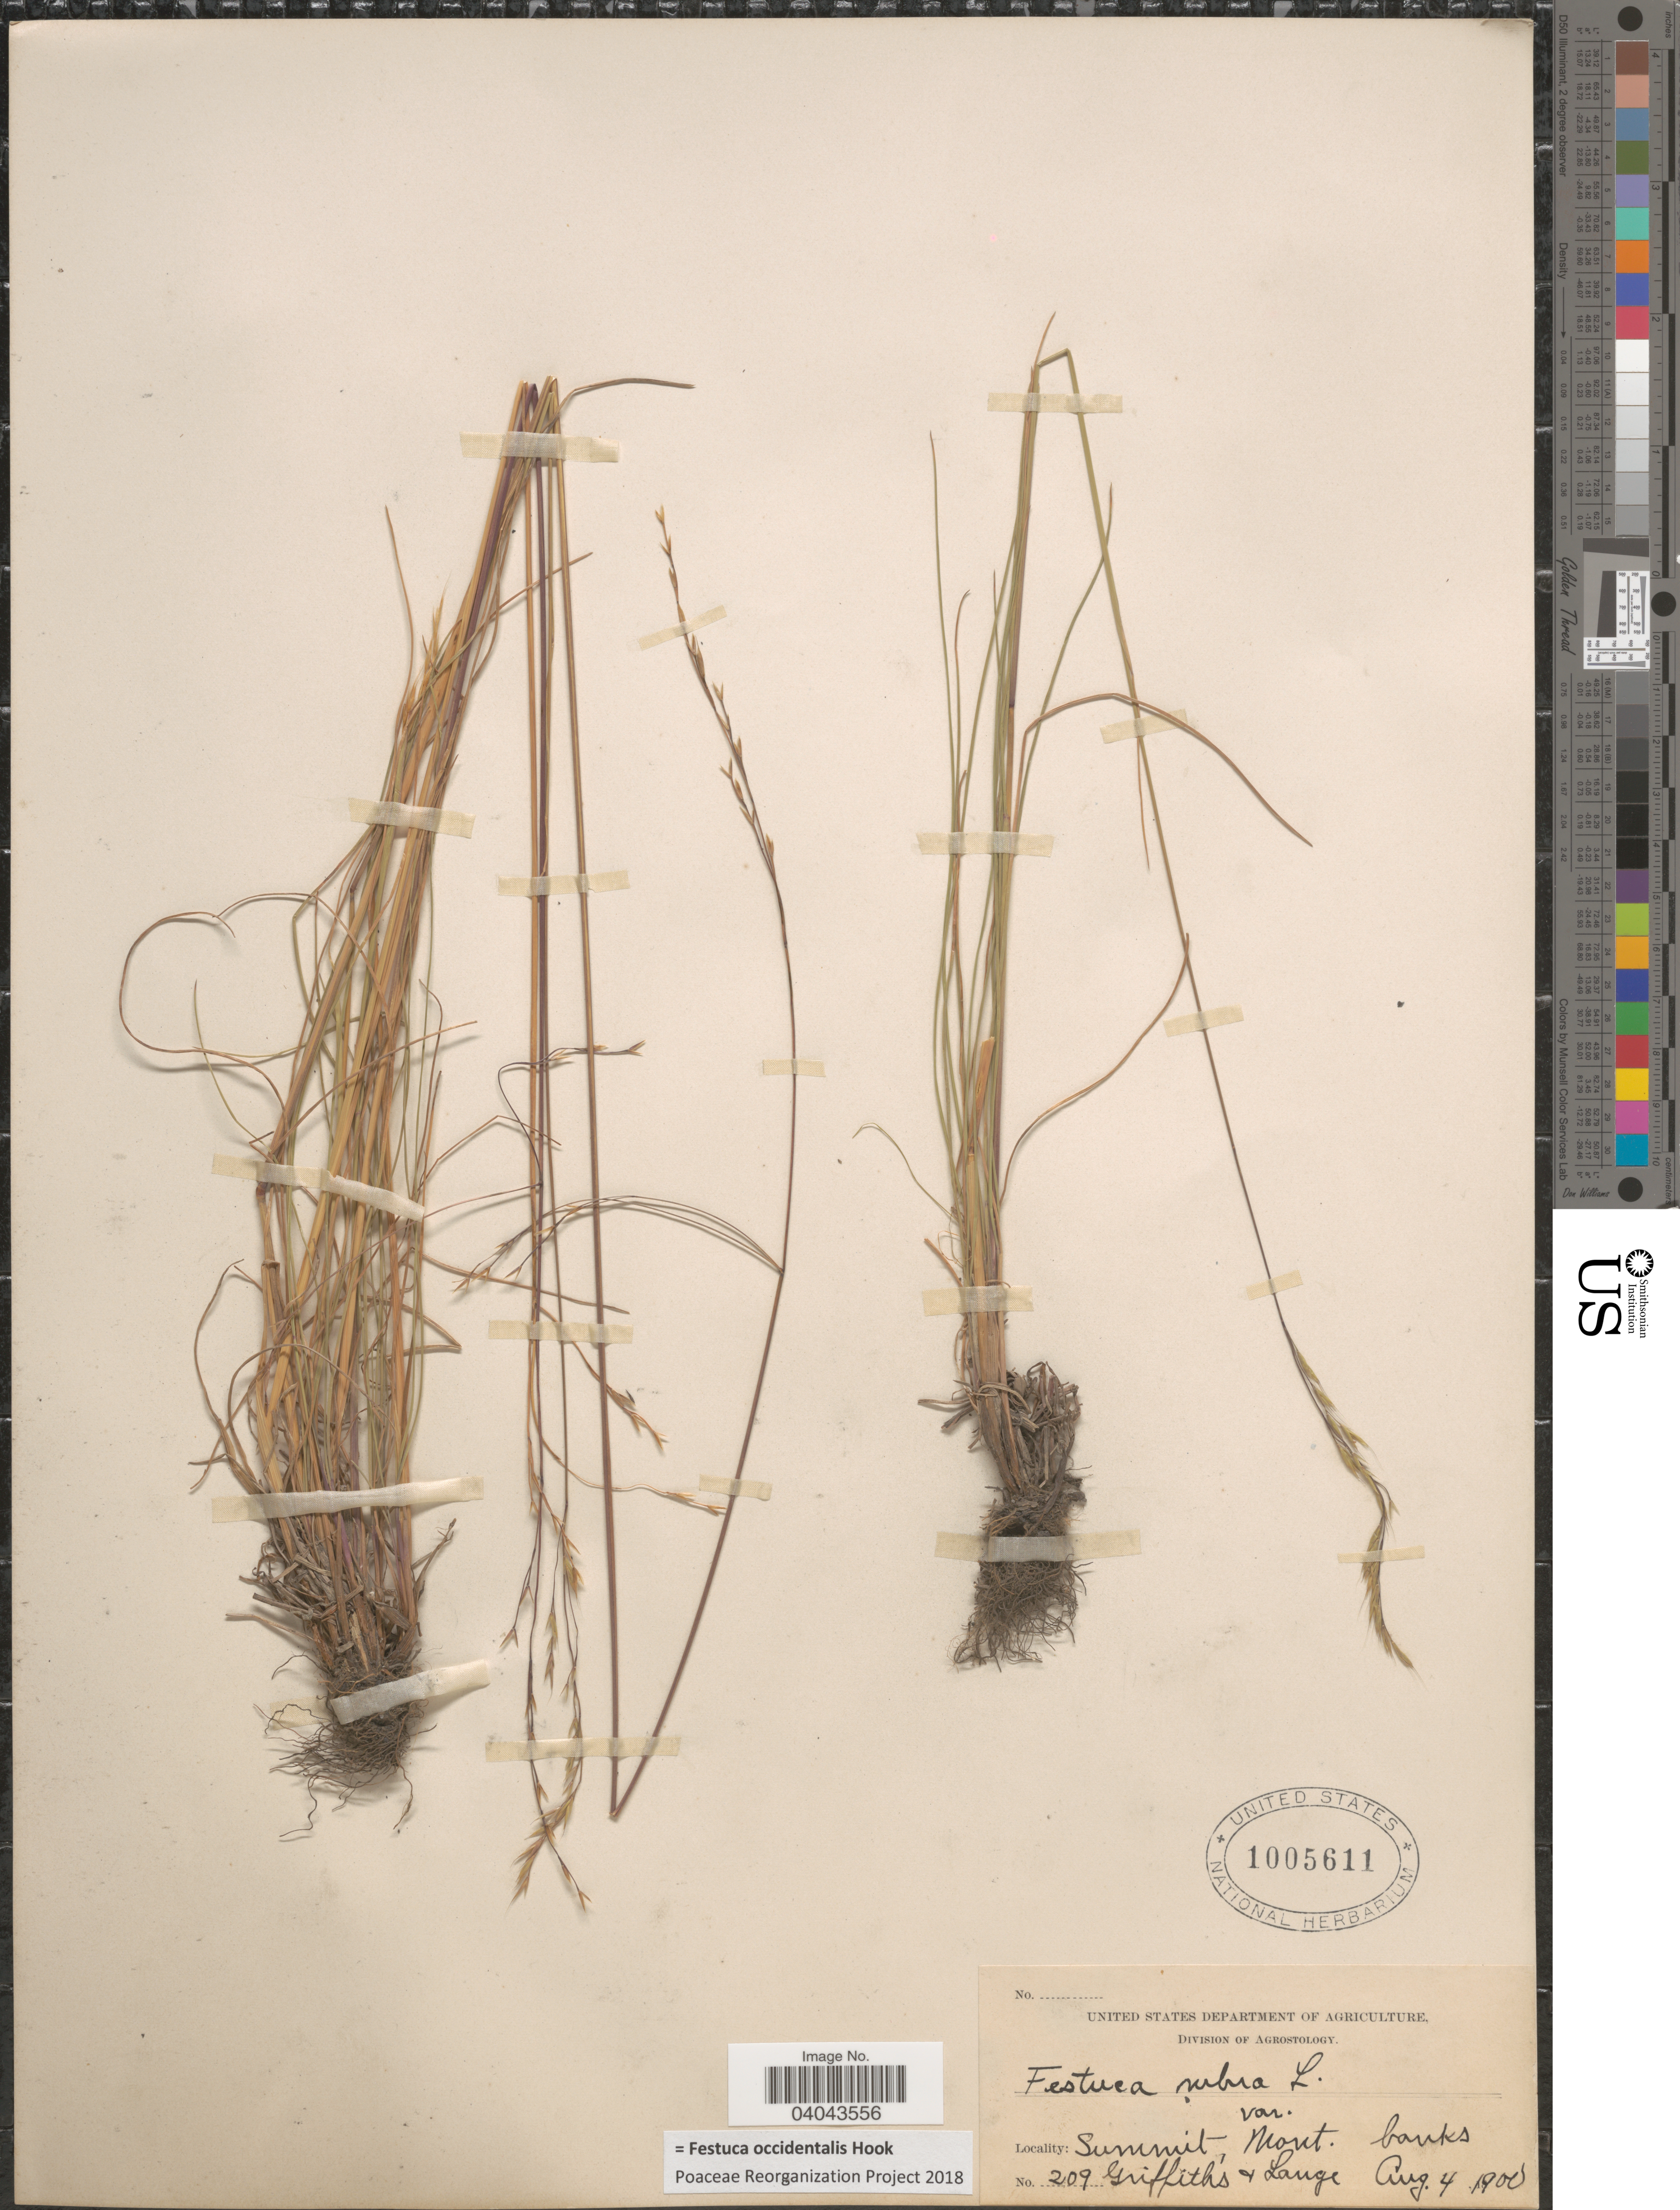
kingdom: Plantae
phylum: Tracheophyta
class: Liliopsida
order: Poales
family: Poaceae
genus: Festuca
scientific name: Festuca occidentalis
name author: Hook.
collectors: -- Griffiths & -- Lange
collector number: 209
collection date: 1900-08-04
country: United States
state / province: Montana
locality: Summit.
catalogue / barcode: US 1005611